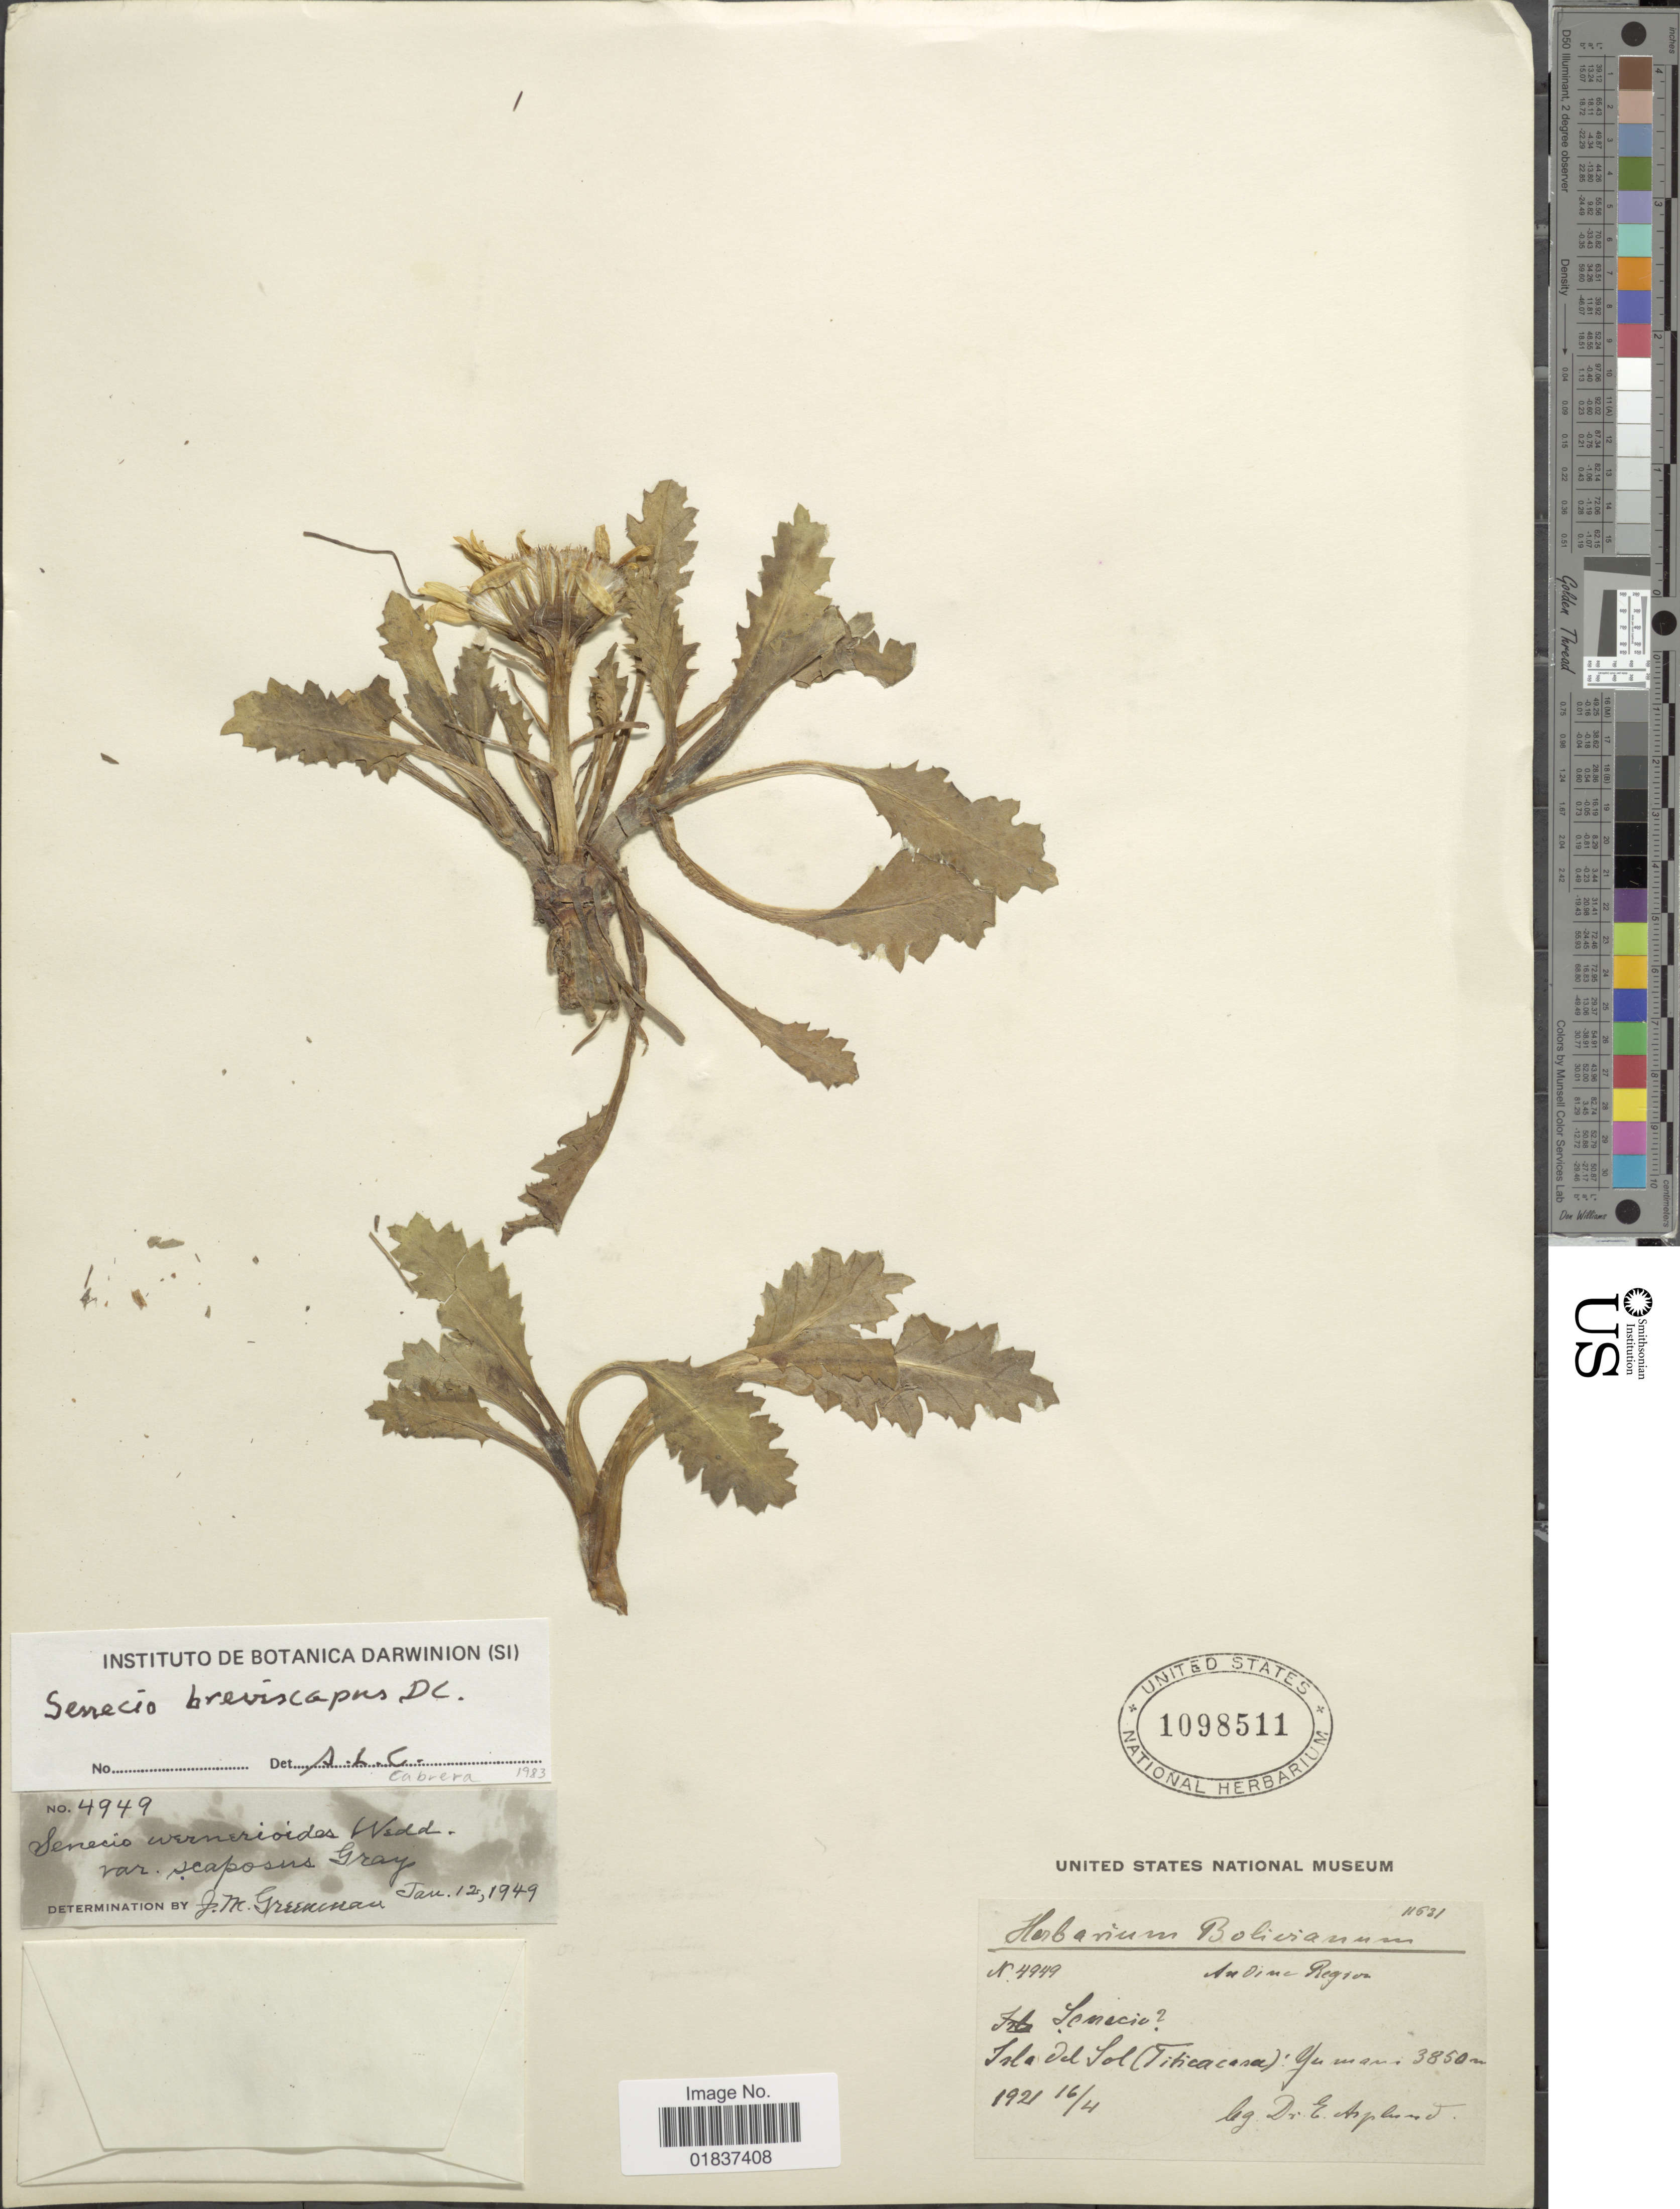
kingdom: Plantae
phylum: Tracheophyta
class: Magnoliopsida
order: Asterales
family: Asteraceae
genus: Senecio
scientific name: Senecio breviscapus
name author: DC.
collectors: E. Asplund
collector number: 4949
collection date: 1921-04-16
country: Bolivia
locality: Isla del Sol (Titicaca); Yuman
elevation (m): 3580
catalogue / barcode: US 1098511